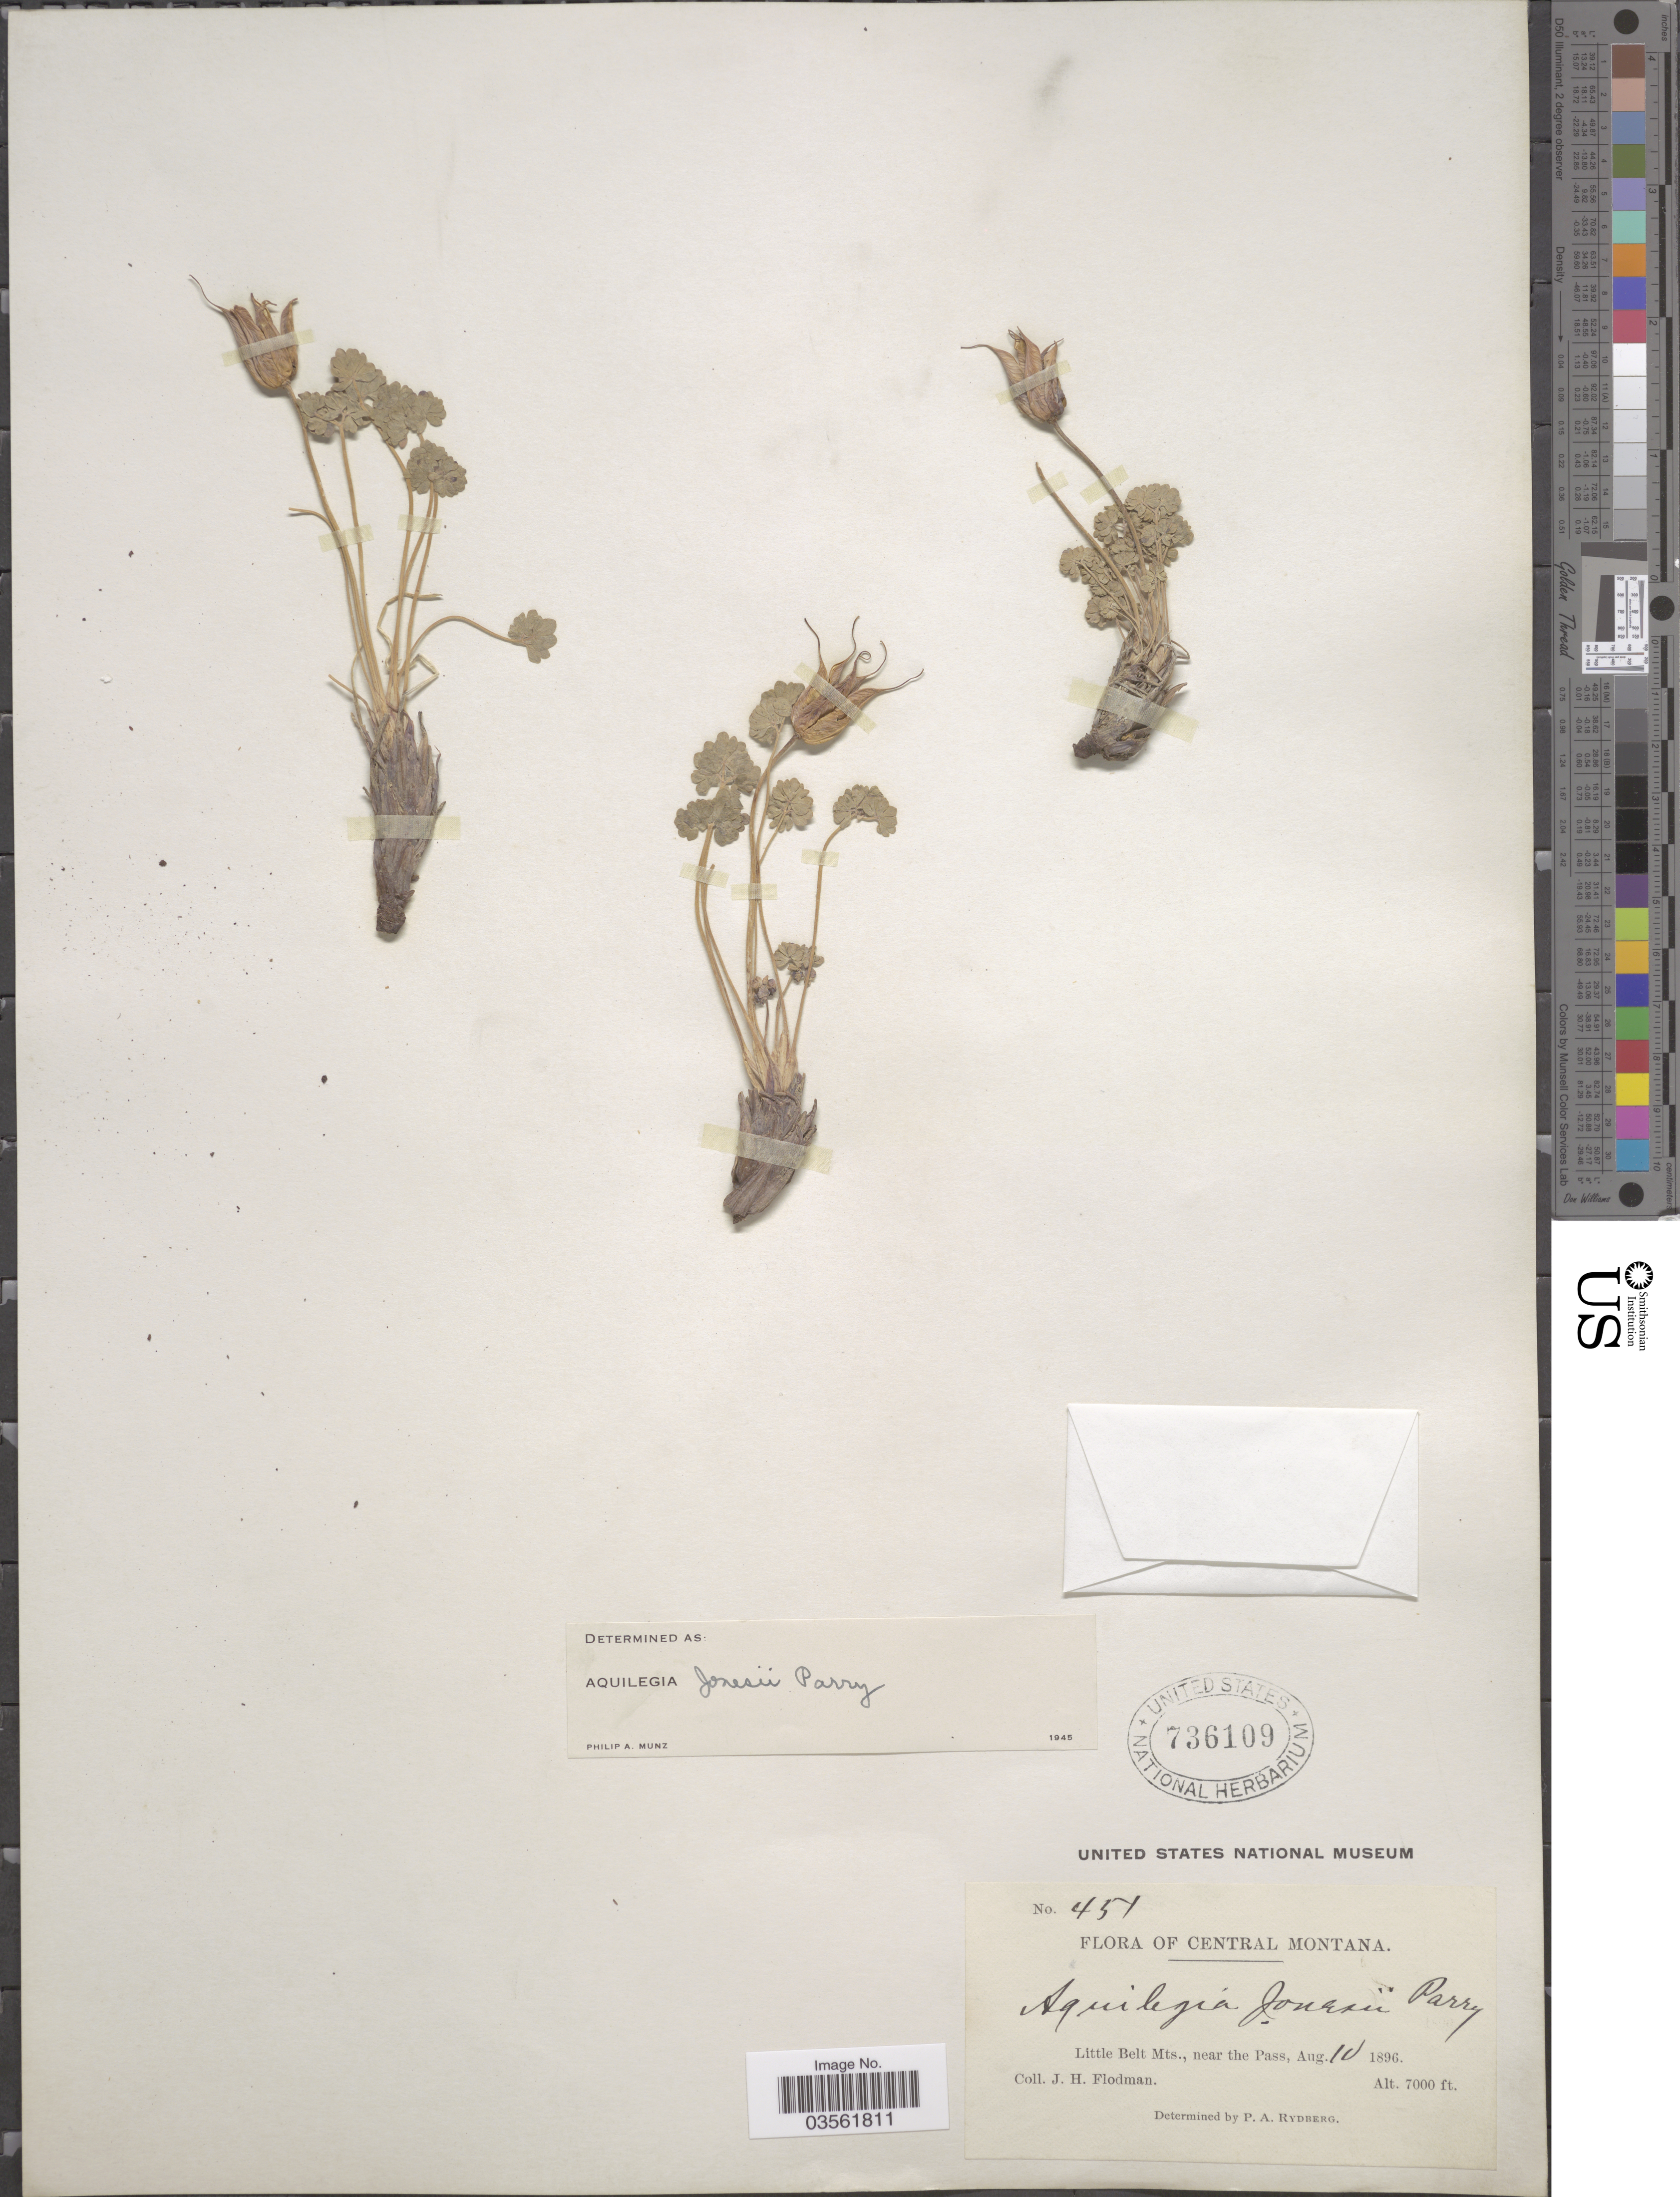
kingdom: Plantae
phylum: Tracheophyta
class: Magnoliopsida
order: Ranunculales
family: Ranunculaceae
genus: Aquilegia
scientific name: Aquilegia jonesii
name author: Parry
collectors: J. Flodman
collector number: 451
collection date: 1896-08-10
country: United States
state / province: Montana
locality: Central Montana. Little Belt Mts., near the Pass.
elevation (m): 2134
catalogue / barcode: US 736109